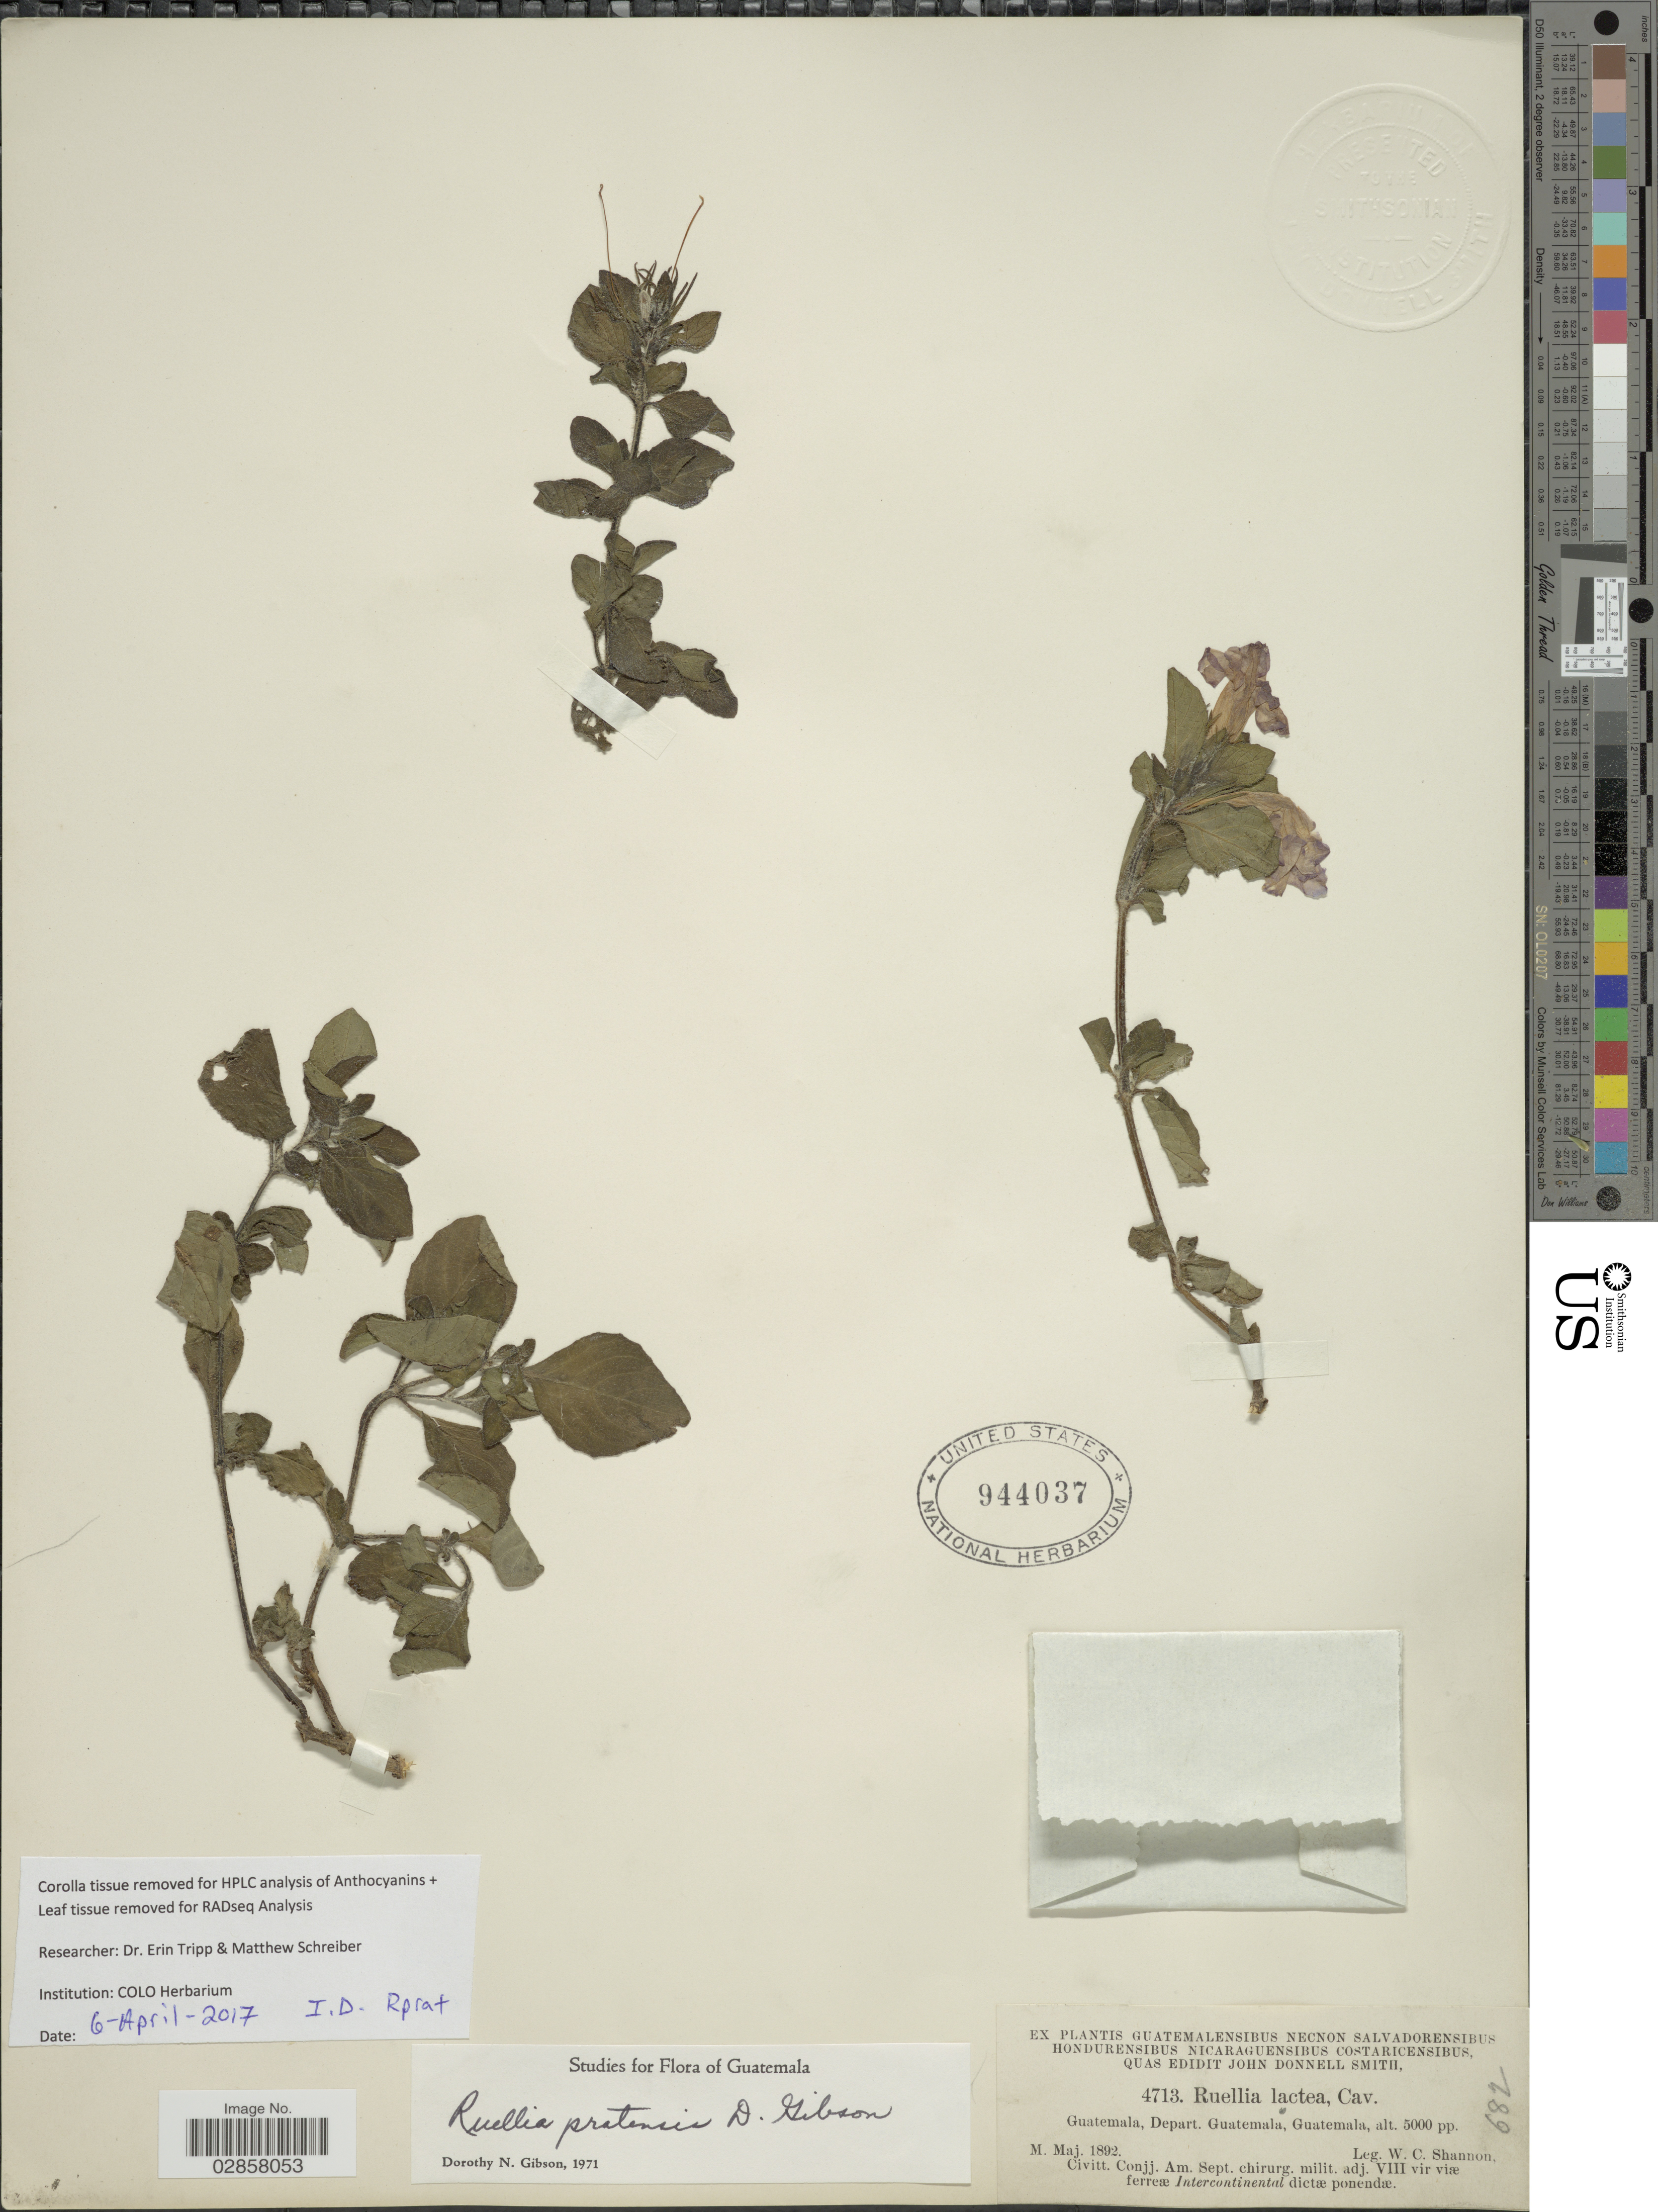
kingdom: Plantae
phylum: Tracheophyta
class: Magnoliopsida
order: Lamiales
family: Acanthaceae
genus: Ruellia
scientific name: Ruellia pratensis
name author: D.N. Gibson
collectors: W. C. Shannon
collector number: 4713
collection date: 1892-05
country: Guatemala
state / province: Guatemala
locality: Depart. Guatemala.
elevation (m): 1524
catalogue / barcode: US 944037